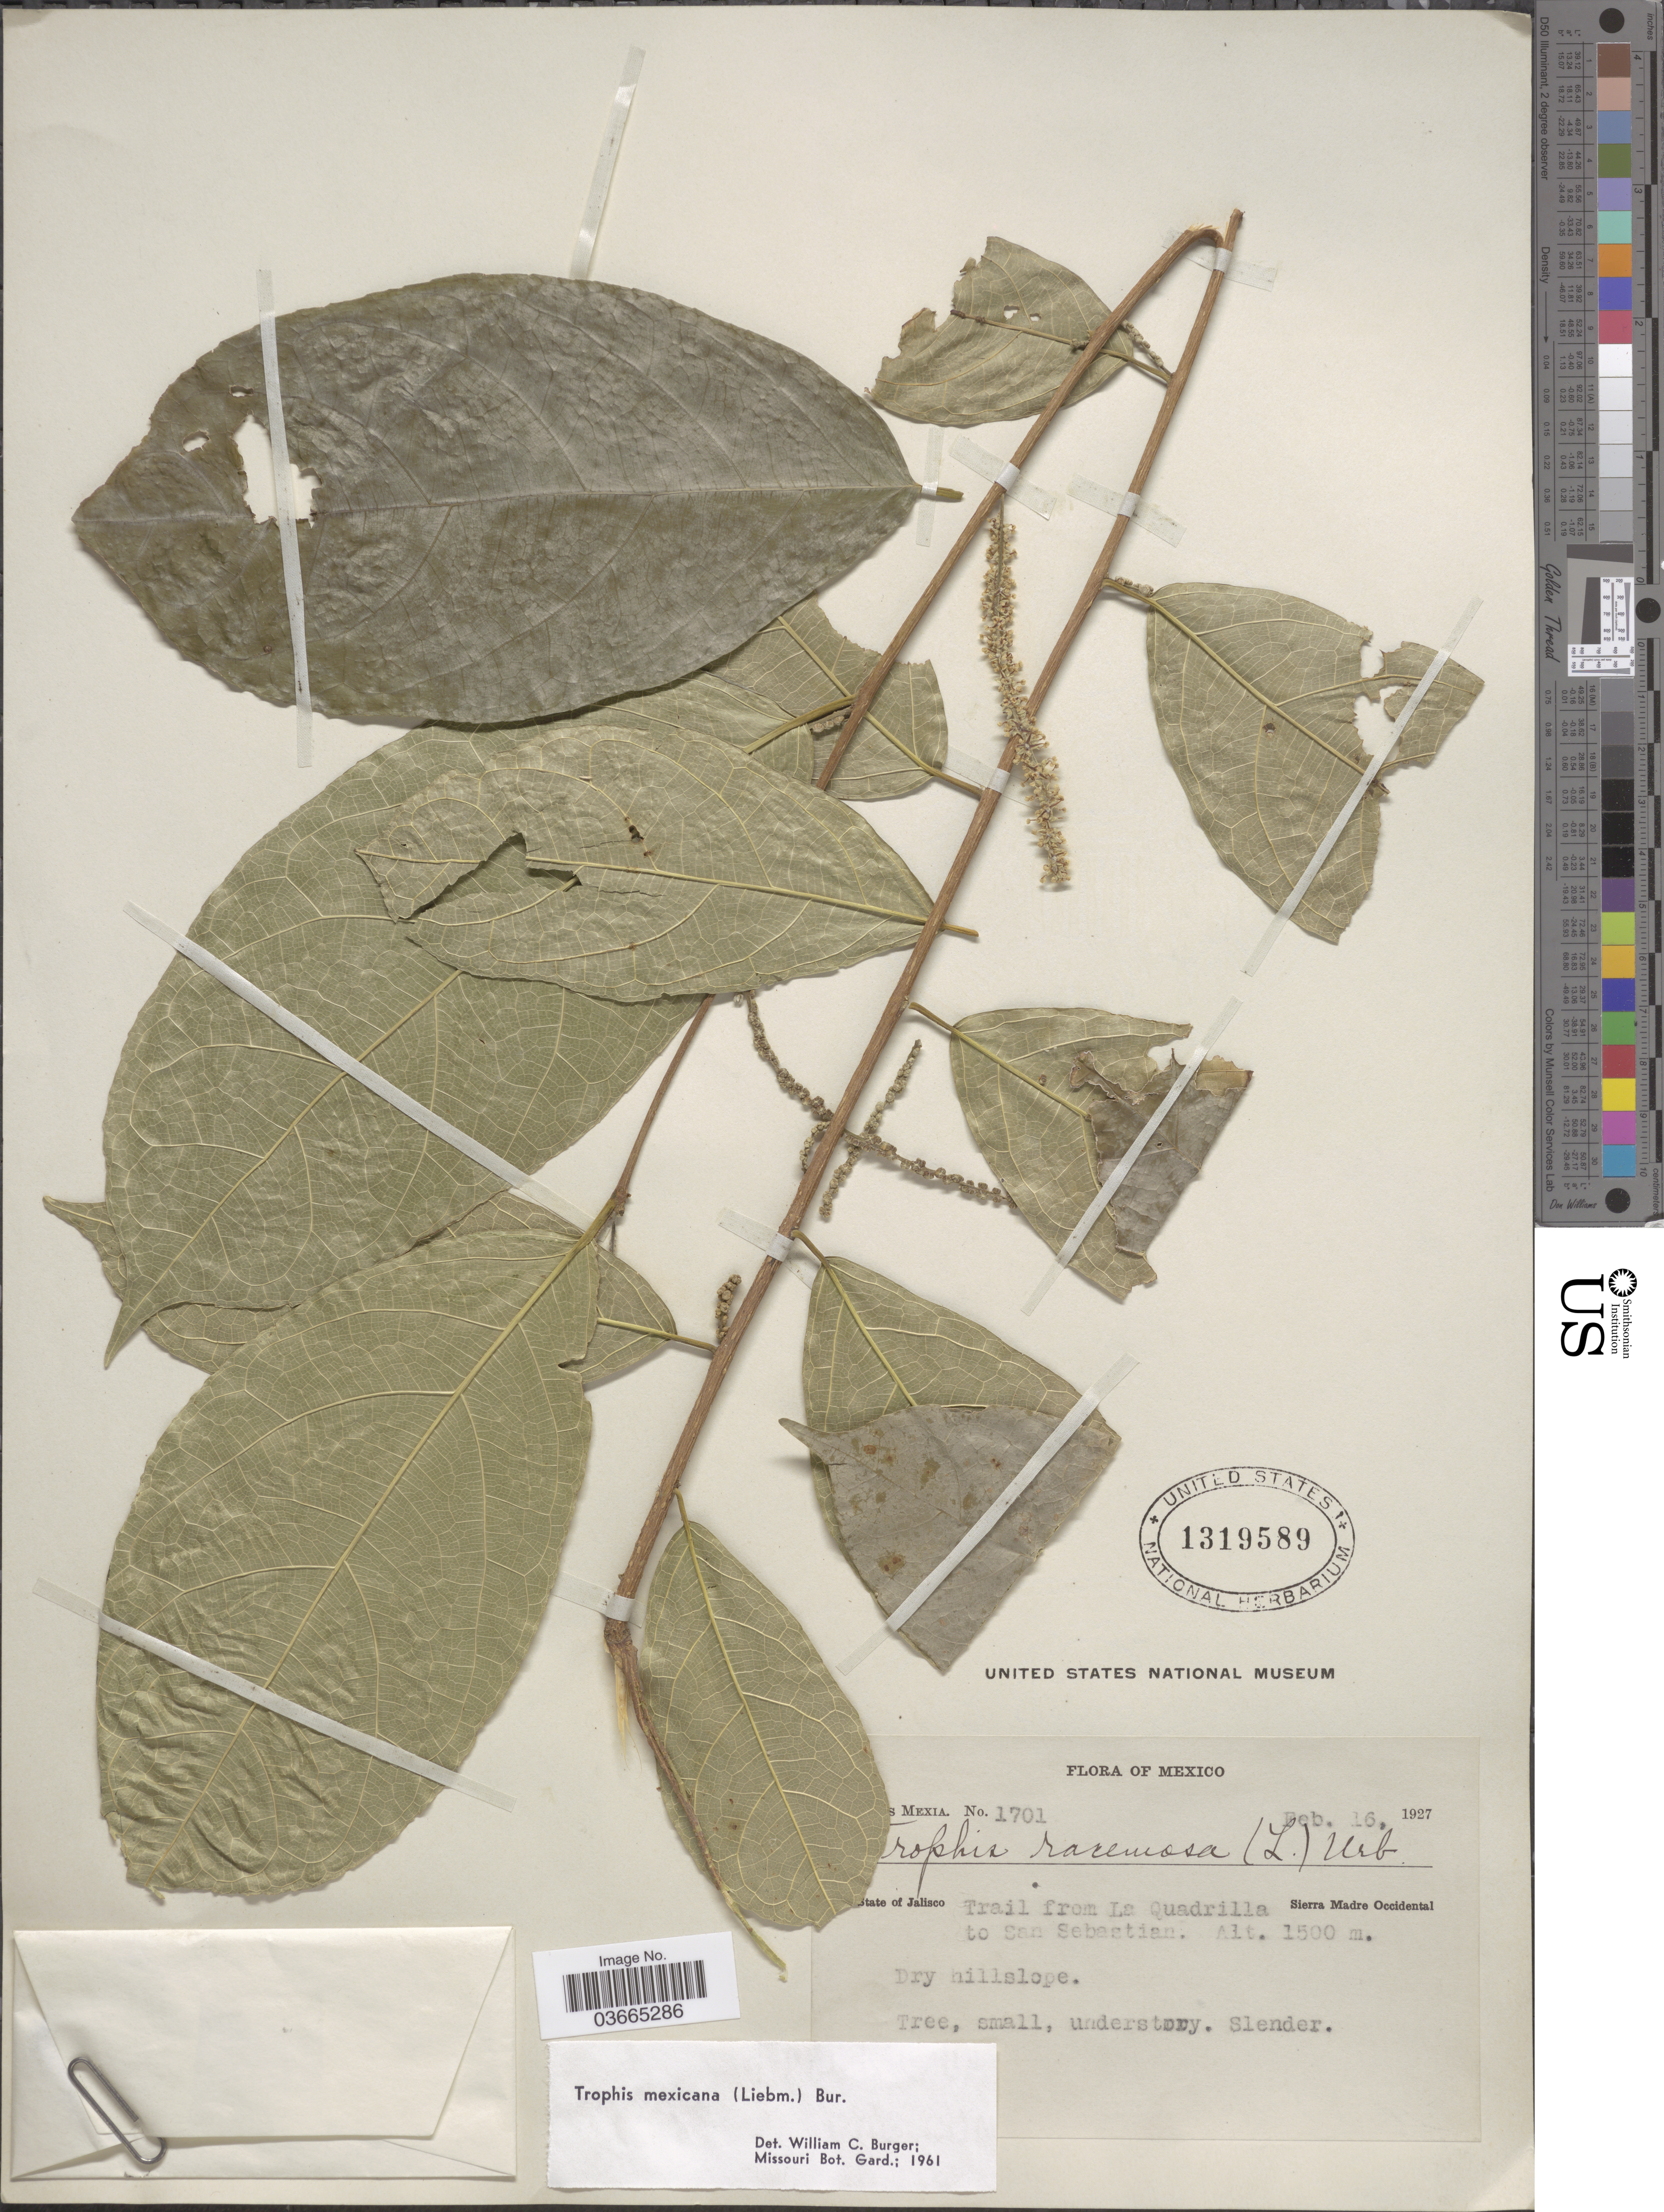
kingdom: Plantae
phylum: Tracheophyta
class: Magnoliopsida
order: Rosales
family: Moraceae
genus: Trophis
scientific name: Trophis mexicana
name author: (Liebm.) Bureau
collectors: Y. Mexia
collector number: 1701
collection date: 1927-02-16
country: Mexico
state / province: Jalisco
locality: Trail from La Quadrilla to San Sebastian. Sierra Madre Occidental.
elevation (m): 1500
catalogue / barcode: US 1319589